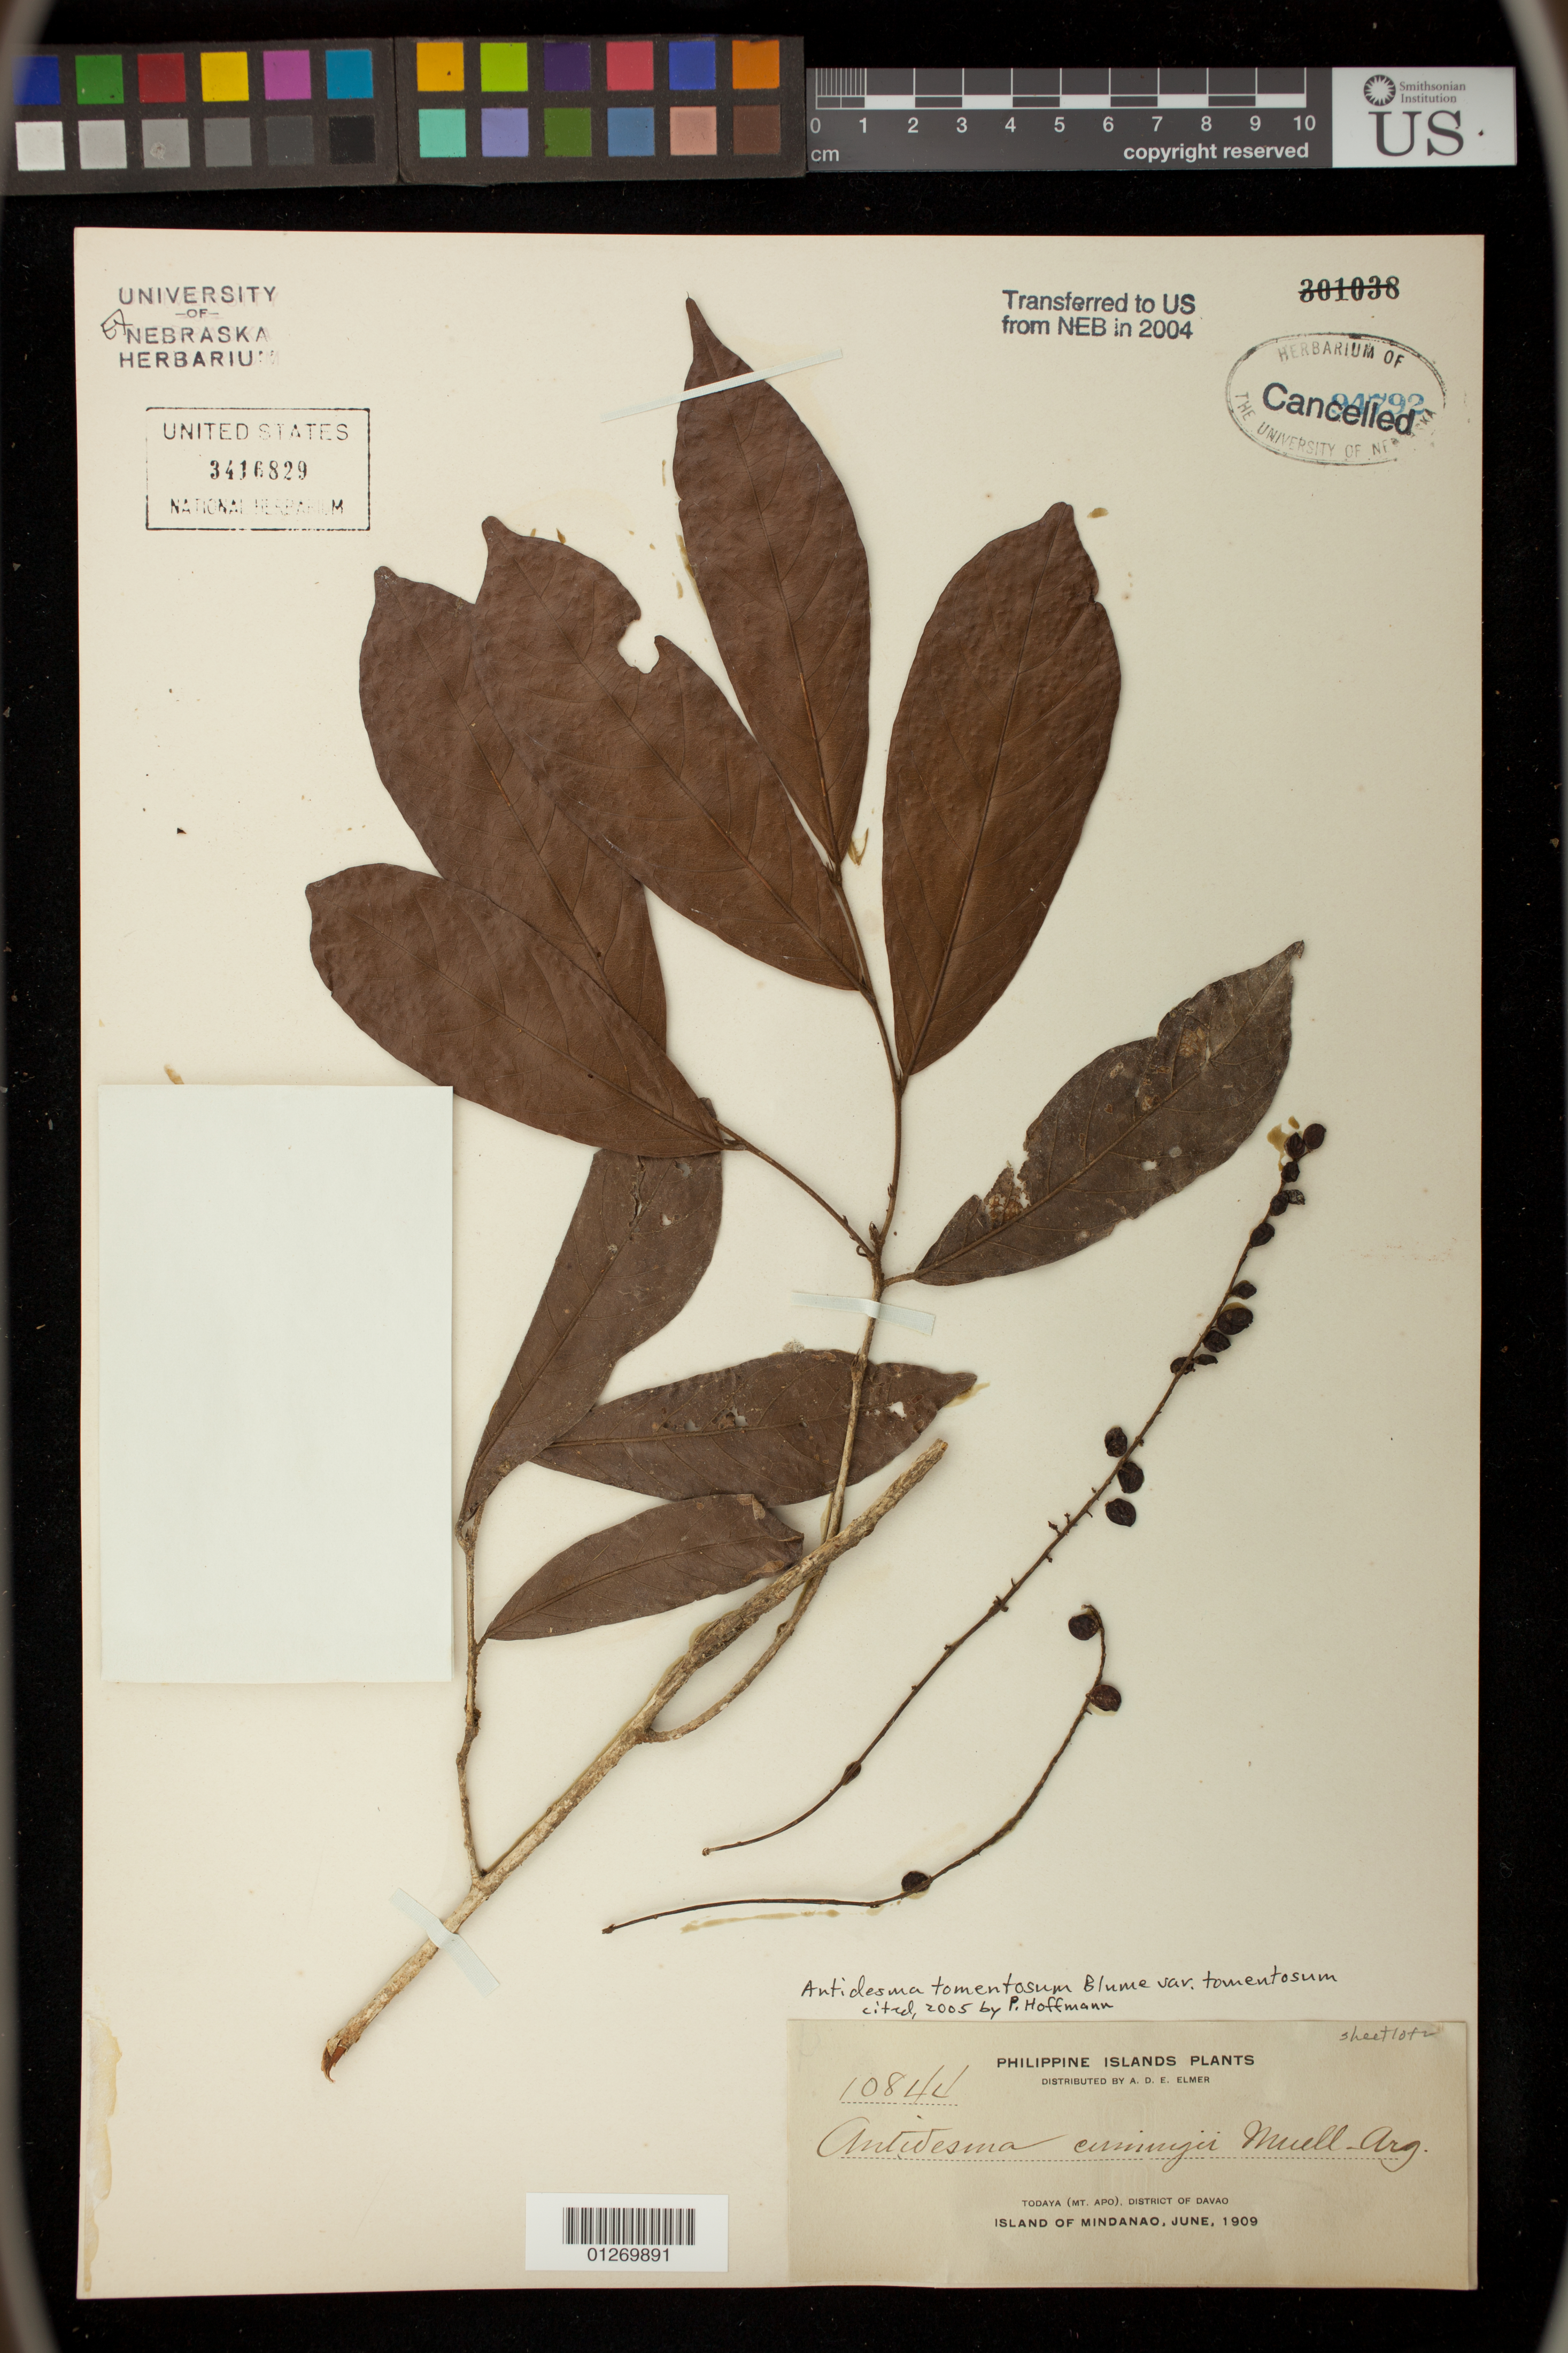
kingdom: Plantae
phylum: Tracheophyta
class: Magnoliopsida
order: Malpighiales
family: Phyllanthaceae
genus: Antidesma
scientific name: Antidesma tomentosum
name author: Blume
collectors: A. D. E. Elmer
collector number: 10844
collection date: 1909-06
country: Philippines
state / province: Davao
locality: Todaya (Mt. Apo), District of Davao, Island of Mindanao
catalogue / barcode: US 3416829